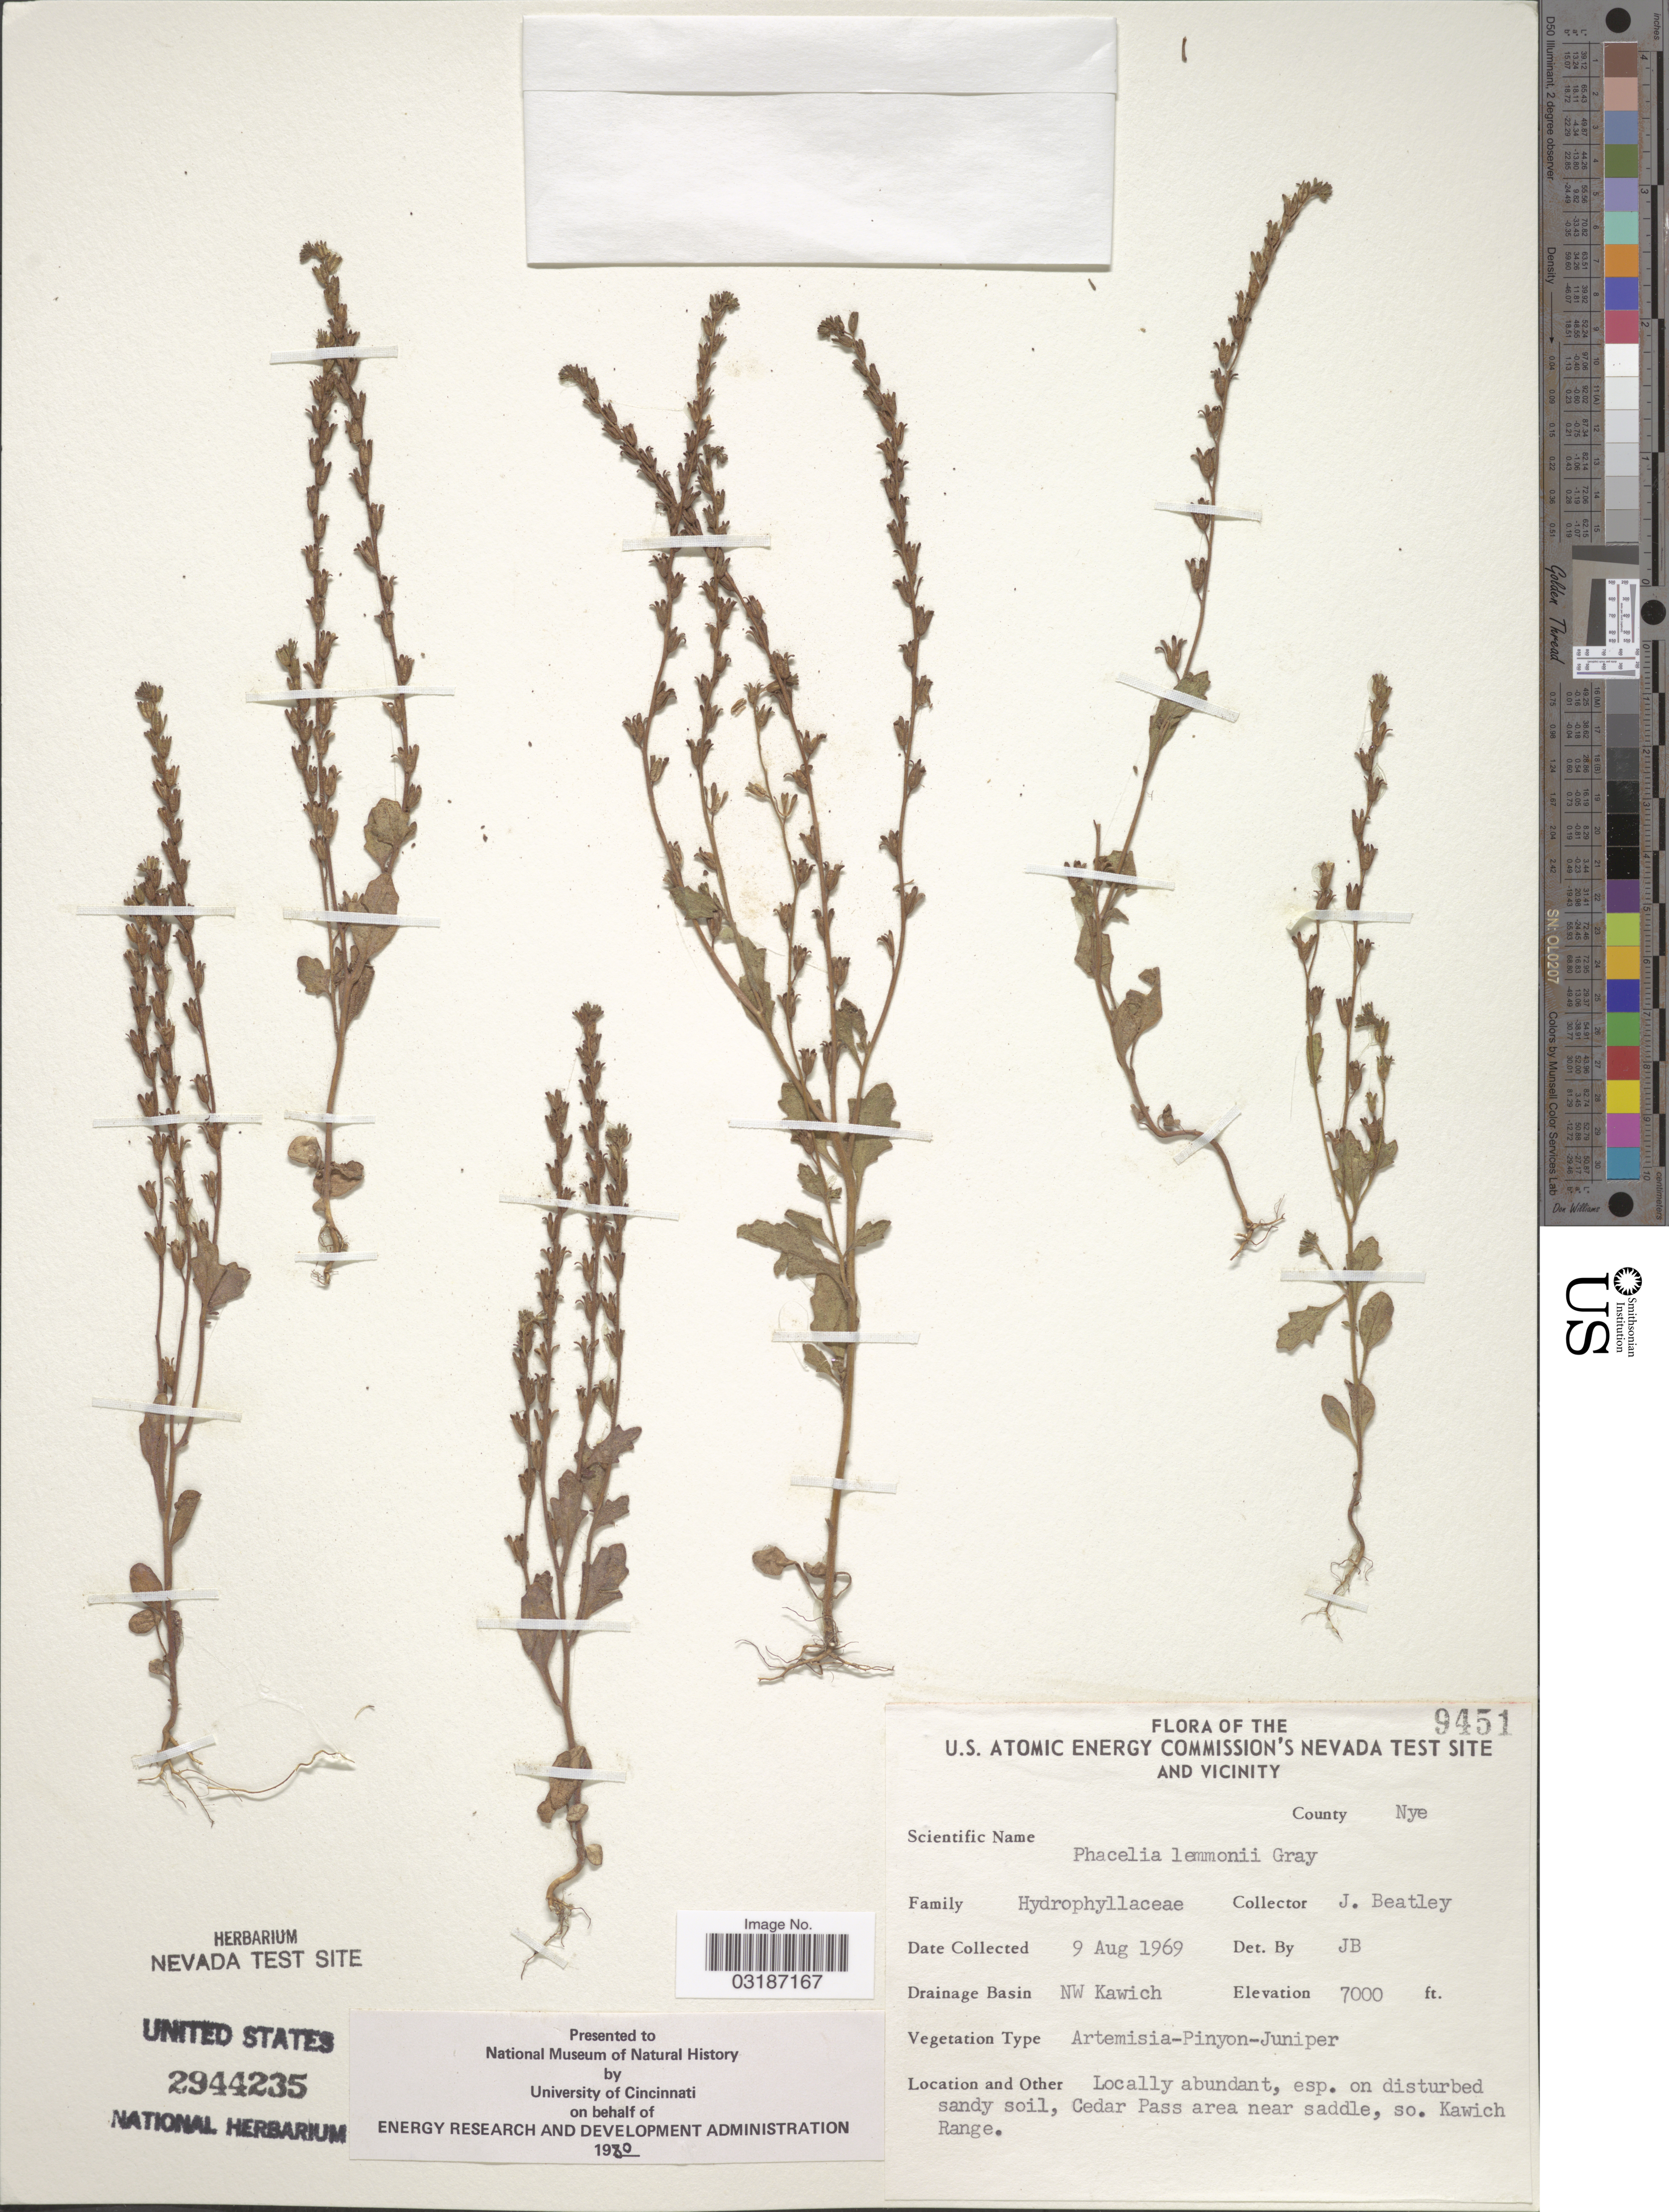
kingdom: Plantae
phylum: Tracheophyta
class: Magnoliopsida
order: Boraginales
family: Hydrophyllaceae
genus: Phacelia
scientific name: Phacelia lemmonii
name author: A. Gray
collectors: J. C. Beatley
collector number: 9451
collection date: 1969-08-09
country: United States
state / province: Nevada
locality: U.S. Atomic Energy Commission's Nevada Test Site and vicinity. County Nye. Drainage Basin NW Kawich. Cedar Pass area near saddle, so. Kawich Range.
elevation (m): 2134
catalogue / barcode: US 2944235